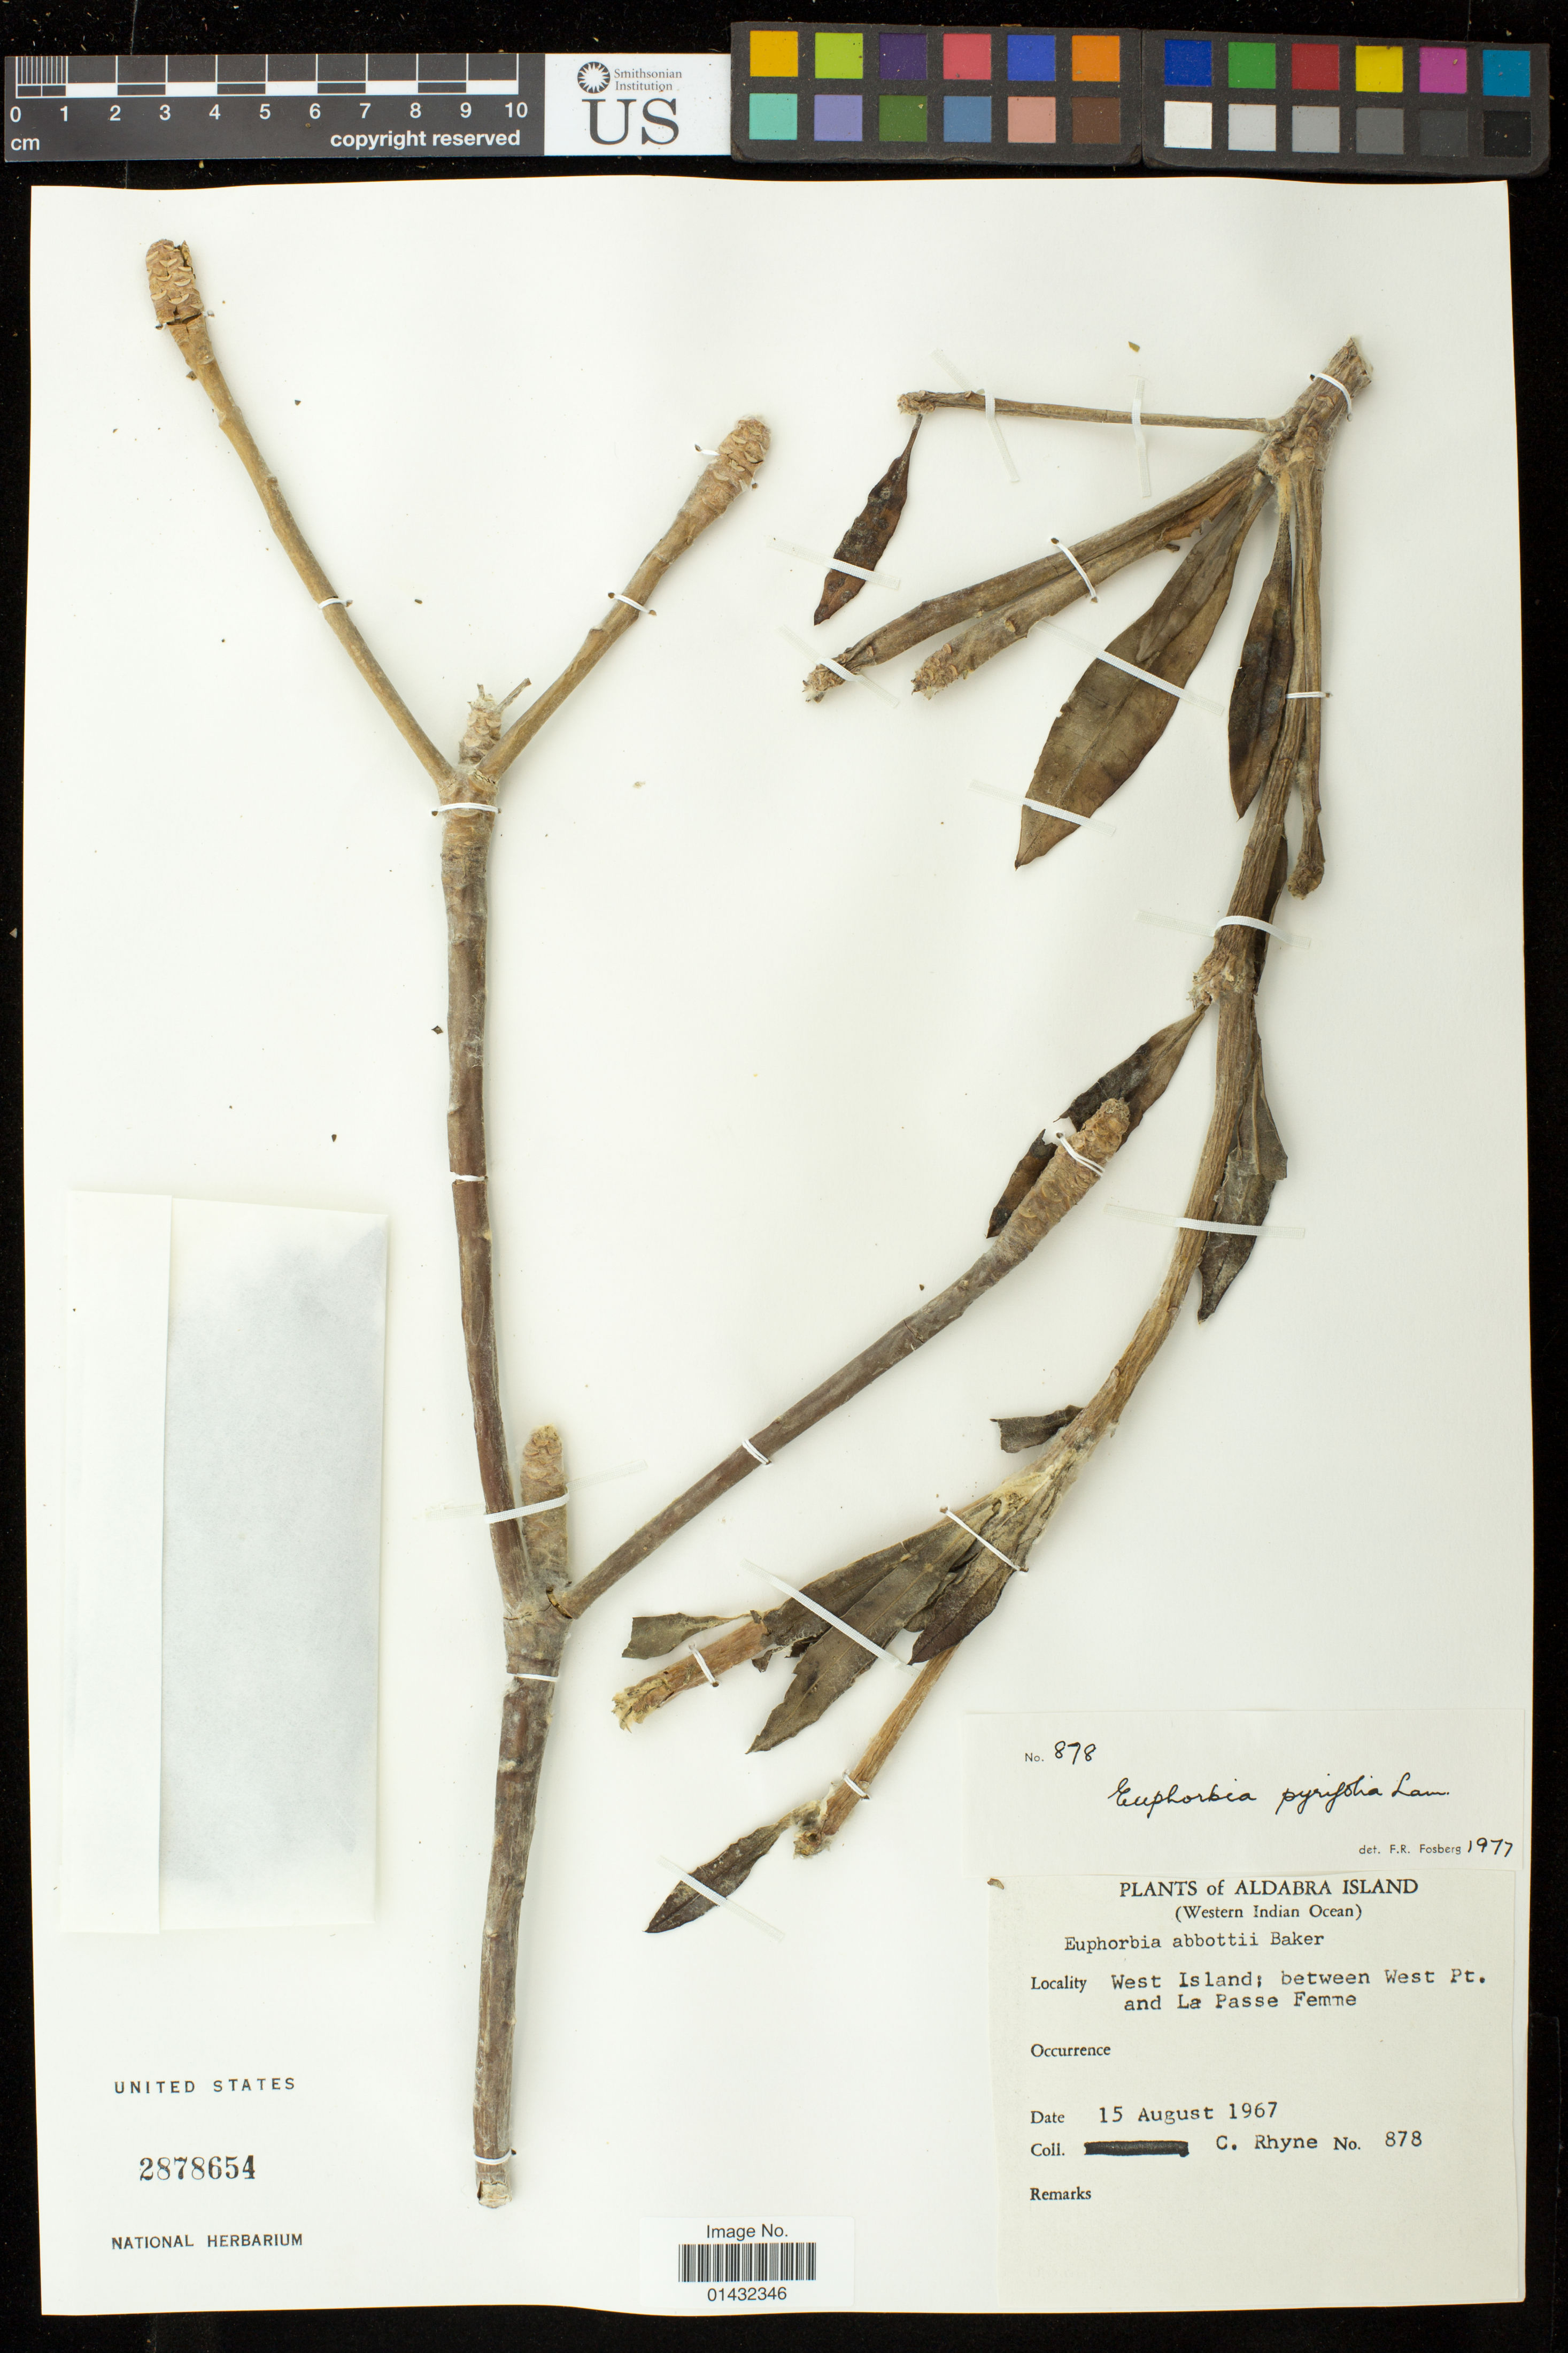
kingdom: Plantae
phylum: Tracheophyta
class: Magnoliopsida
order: Malpighiales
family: Euphorbiaceae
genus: Euphorbia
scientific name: Euphorbia pyrifolia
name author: Lam.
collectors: C. F. Rhyne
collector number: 878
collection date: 1967-08-15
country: Seychelles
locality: West Island; between West Pt. and La Passe Femme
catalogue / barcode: US 2878654